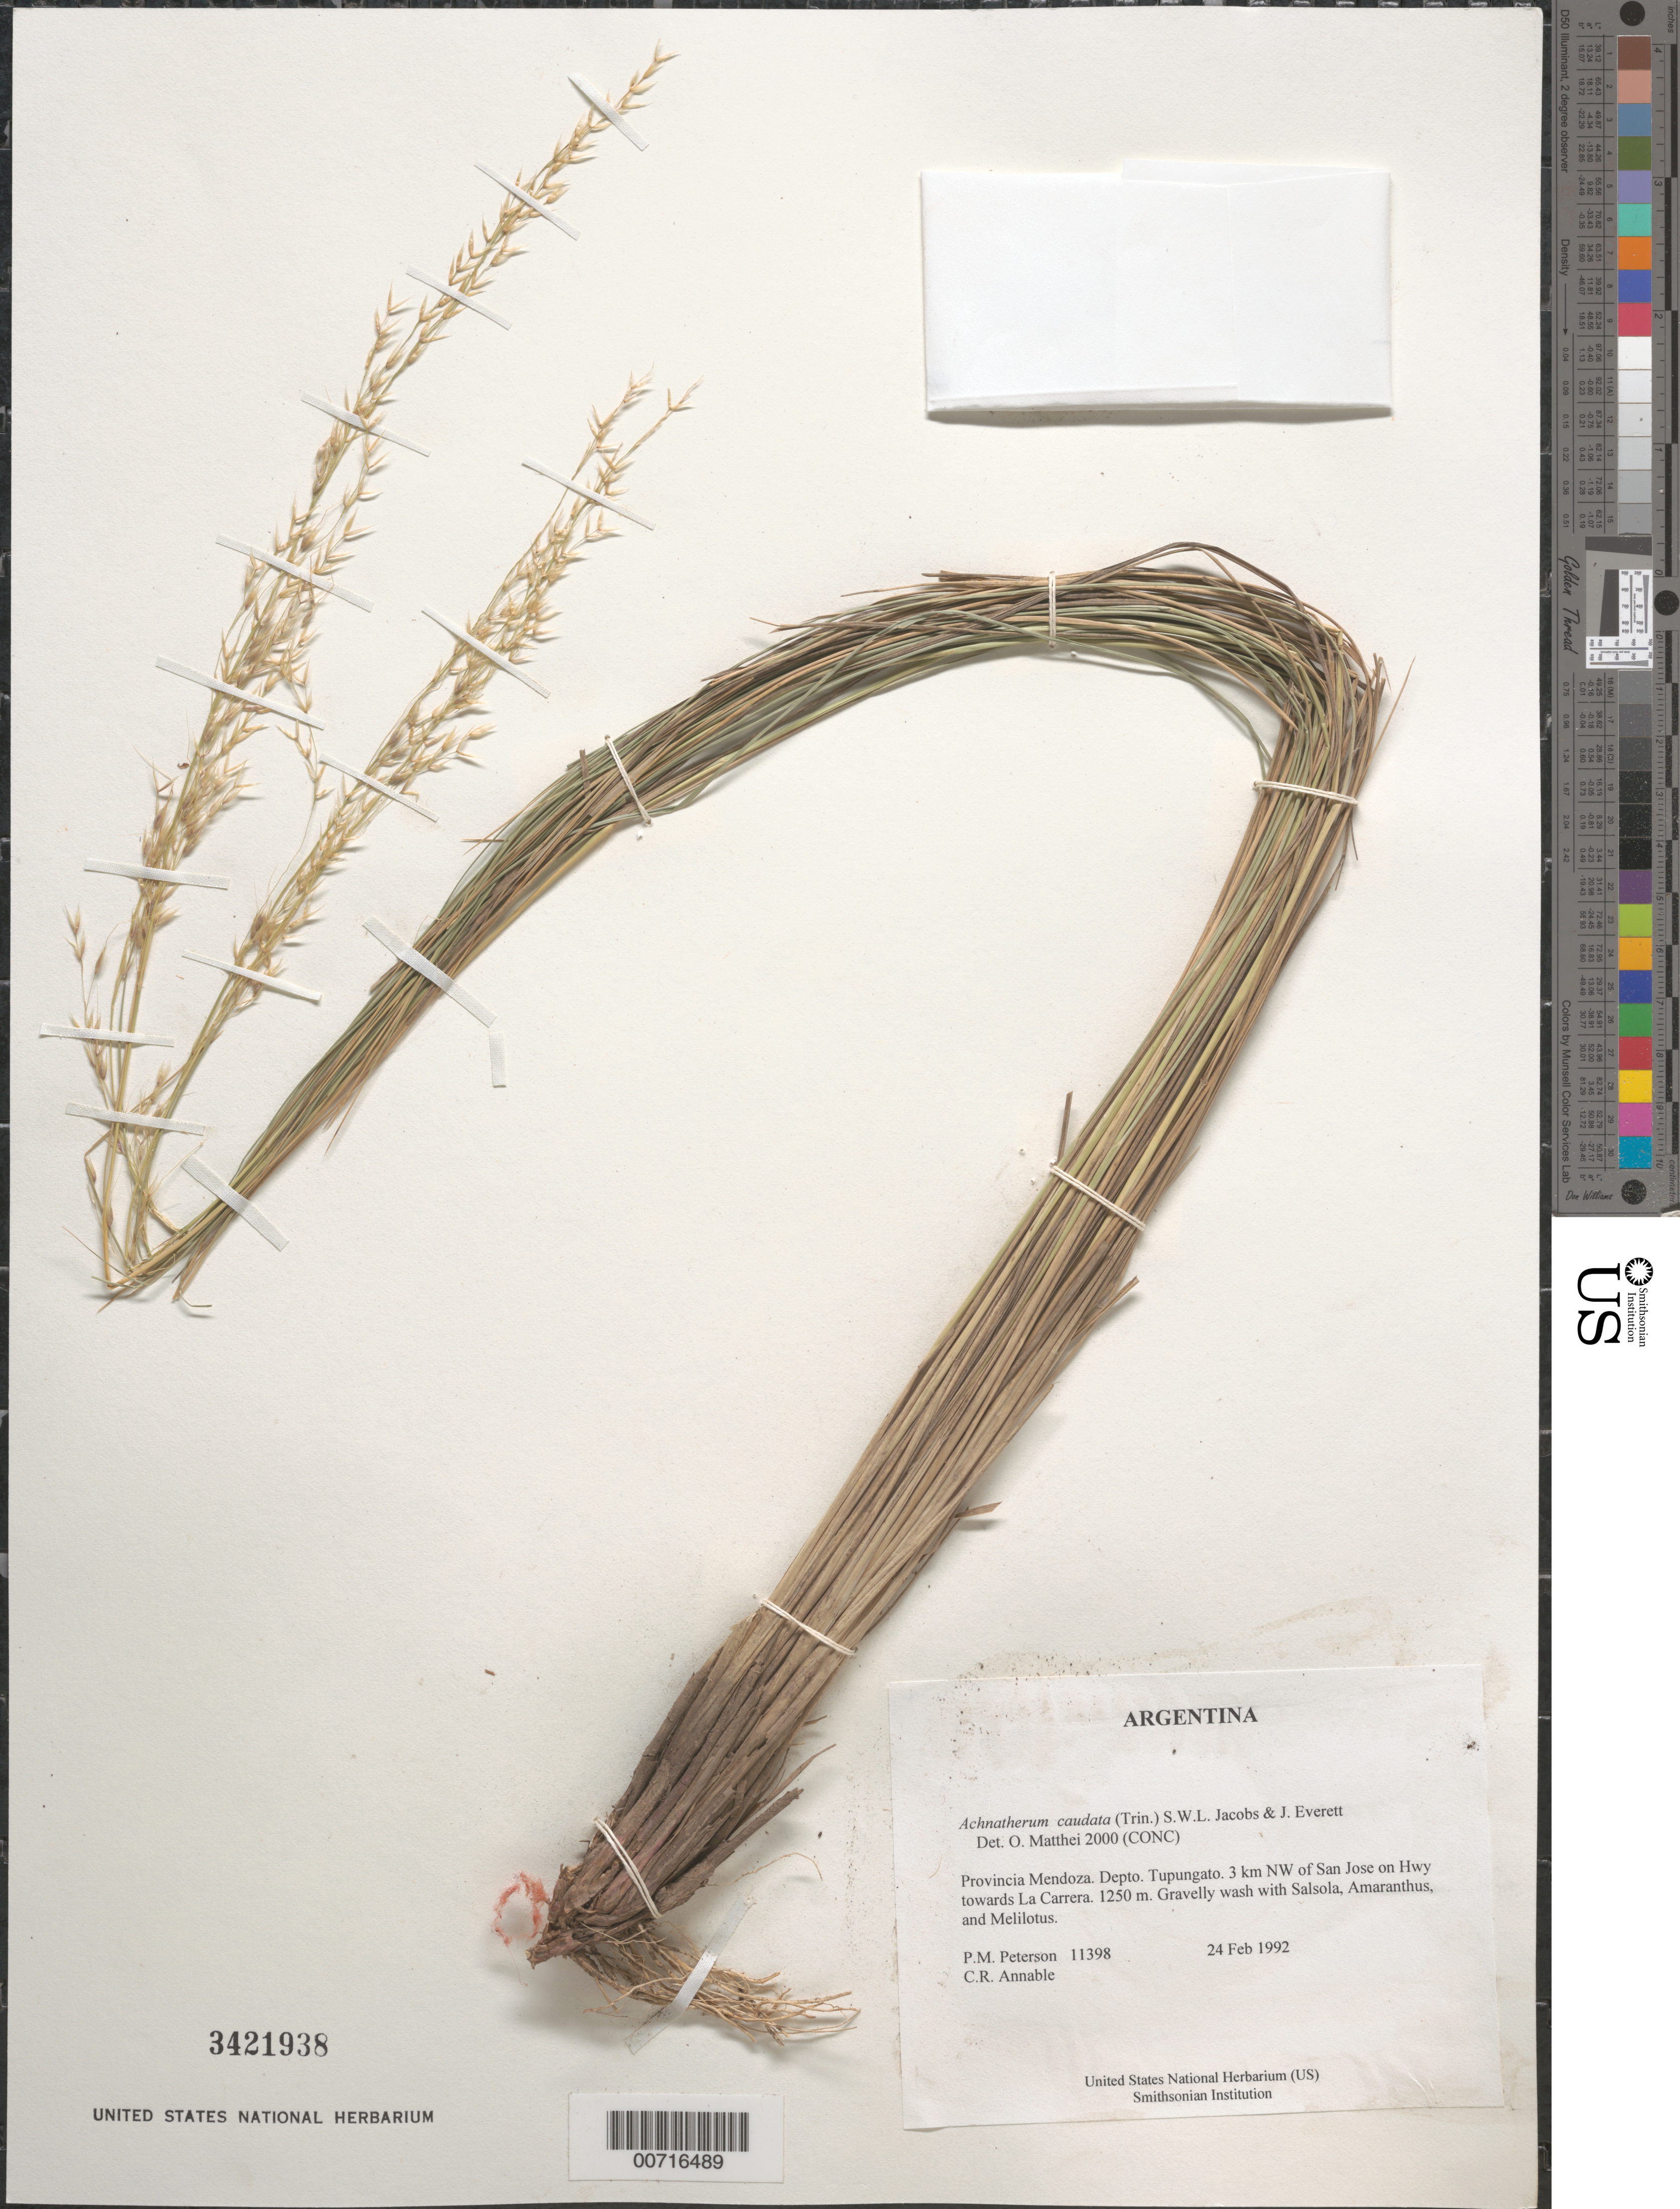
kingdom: Plantae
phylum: Tracheophyta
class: Liliopsida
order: Poales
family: Poaceae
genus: Amelichloa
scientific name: Amelichloa caudata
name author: (Trin.) Arriaga & Barkworth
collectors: P. M. Peterson & C. R. Annable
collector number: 11398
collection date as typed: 24 Feb 1992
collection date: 1992-02-24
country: Argentina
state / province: Mendoza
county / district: Tupungato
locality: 3 km NW of San Jose on Hwy towards La Carrera.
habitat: Gravelly wash with Salsola, Amaranthus, and Melilotus.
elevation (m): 1250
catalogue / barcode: US 3421938